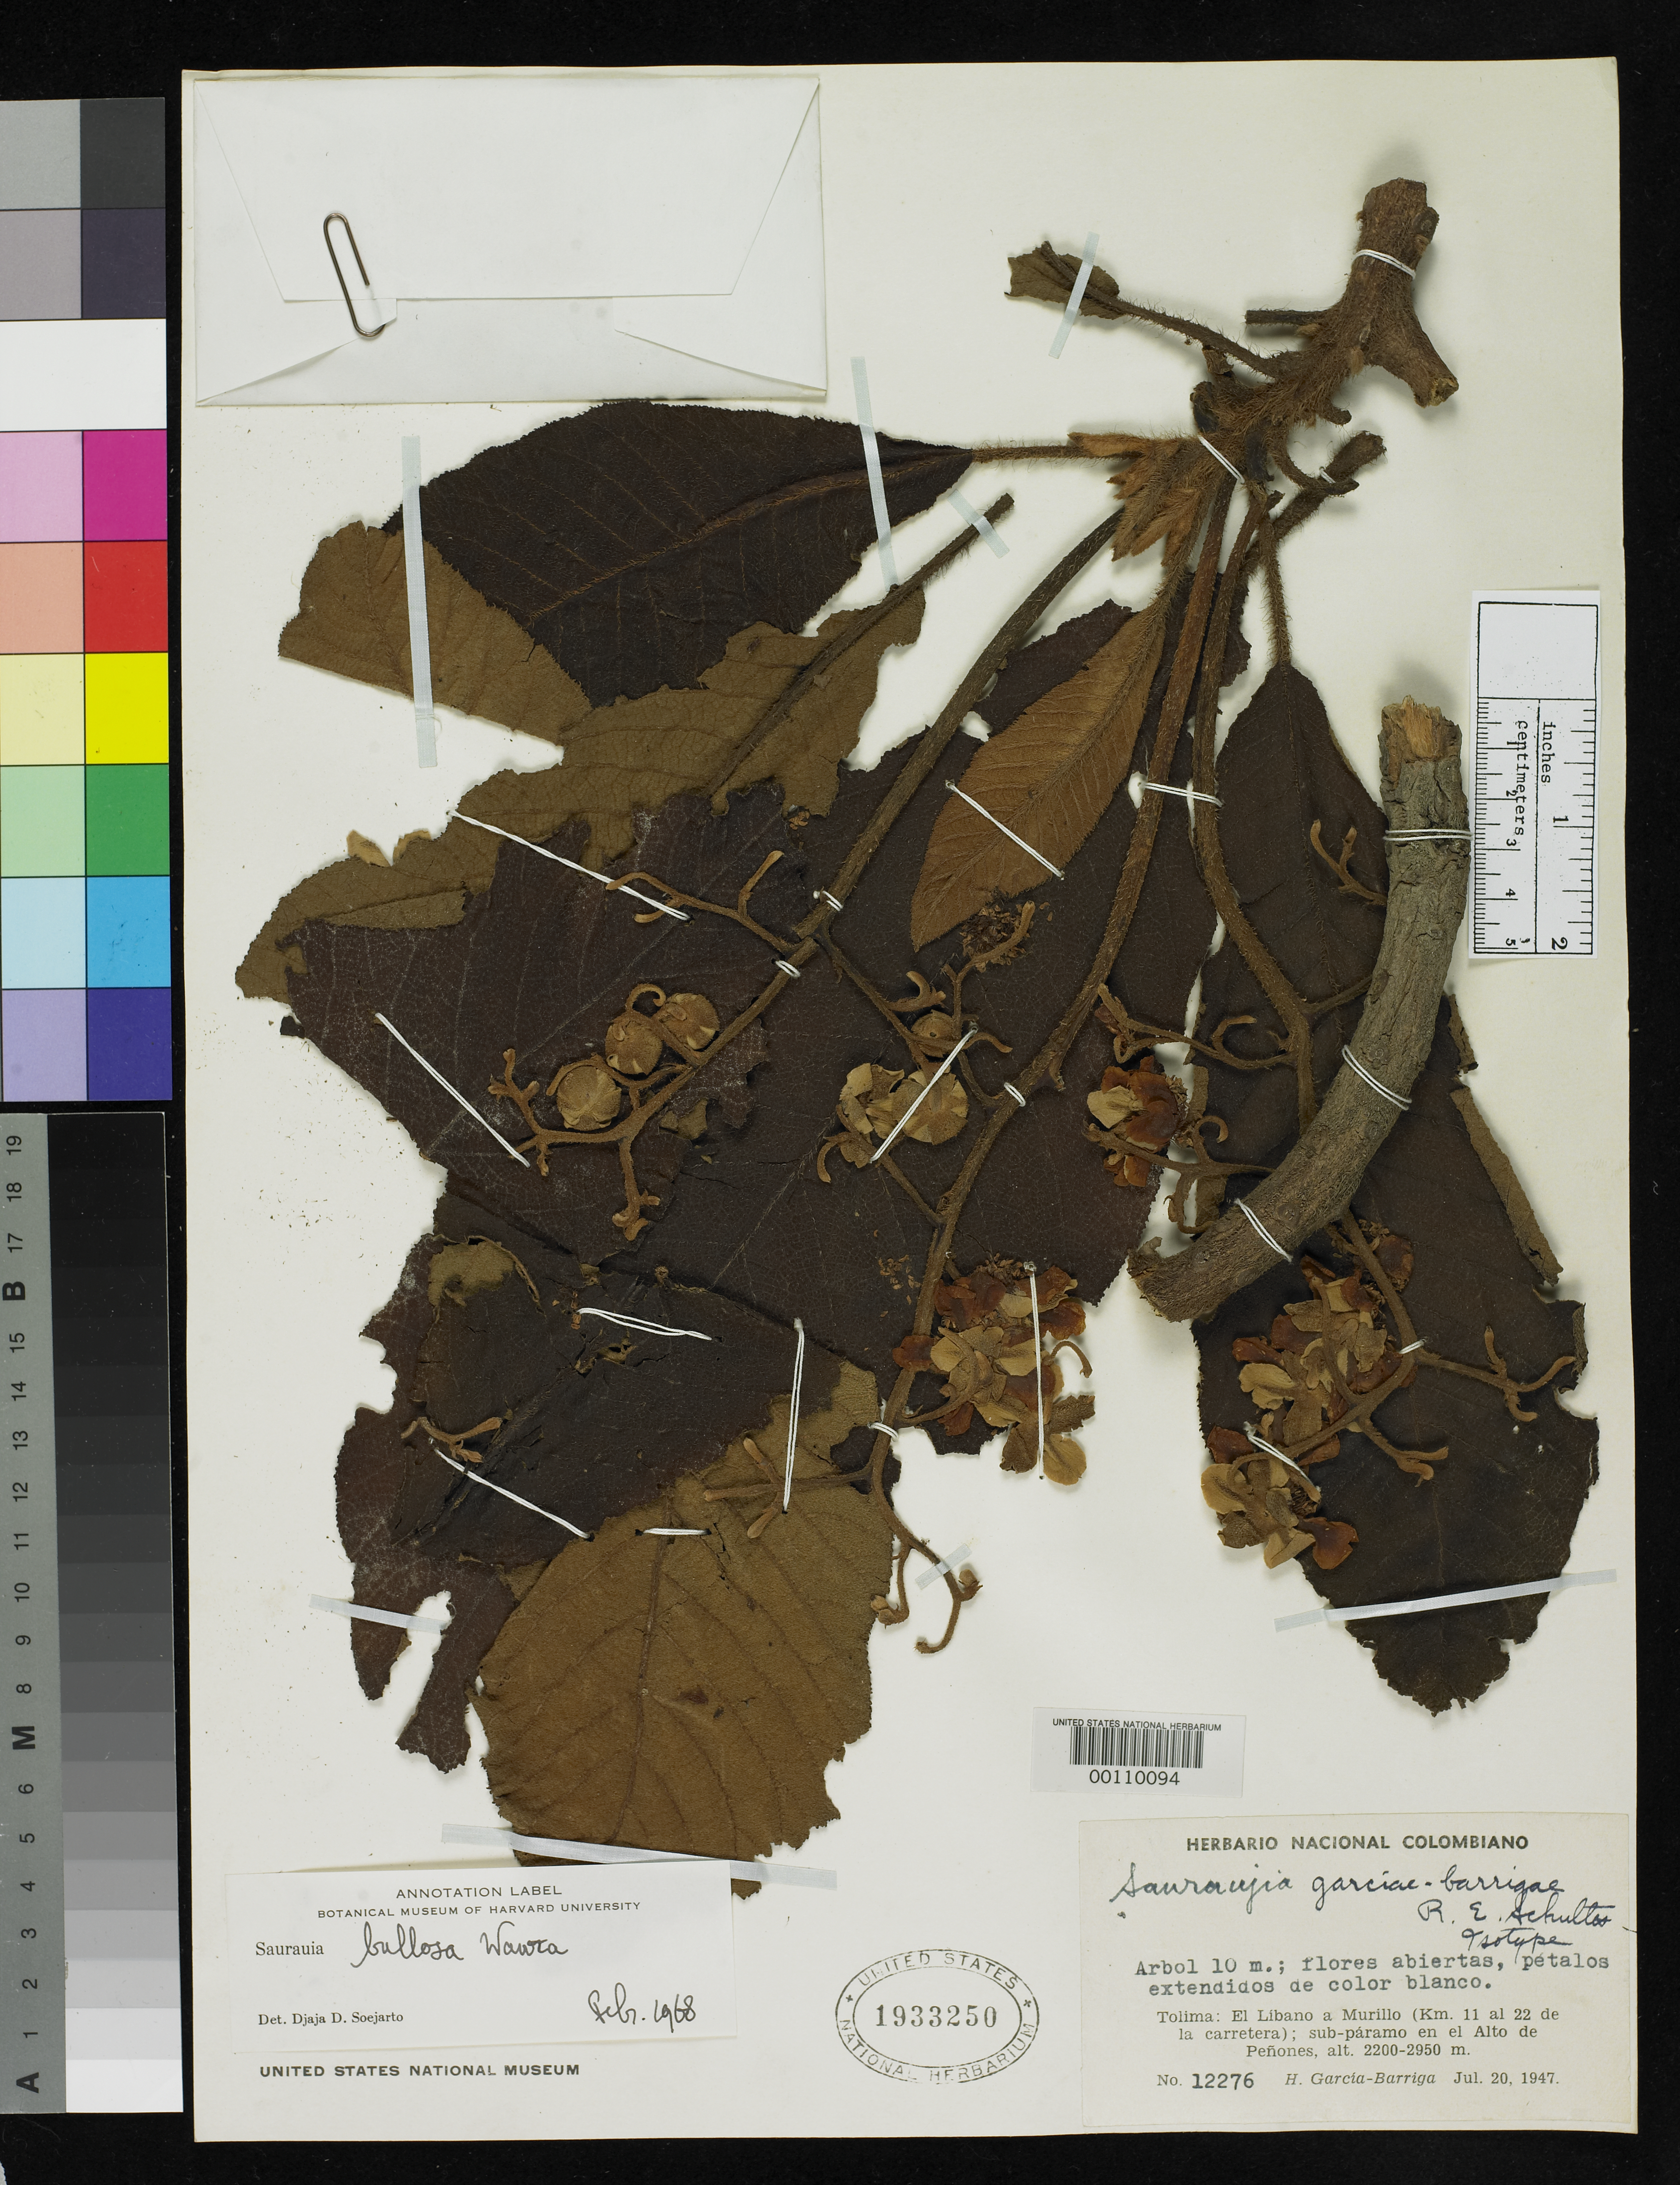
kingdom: Plantae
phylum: Tracheophyta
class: Magnoliopsida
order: Ericales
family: Actinidiaceae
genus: Saurauia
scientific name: Saurauia garcia-barrigae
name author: R.E. Schult.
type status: Isotype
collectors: H. García Barriga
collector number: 12276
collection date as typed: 20 Jul 1947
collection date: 1947-07-20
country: Colombia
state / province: Tolima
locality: El Libano a Murillo.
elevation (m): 2200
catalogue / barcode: US 1933250